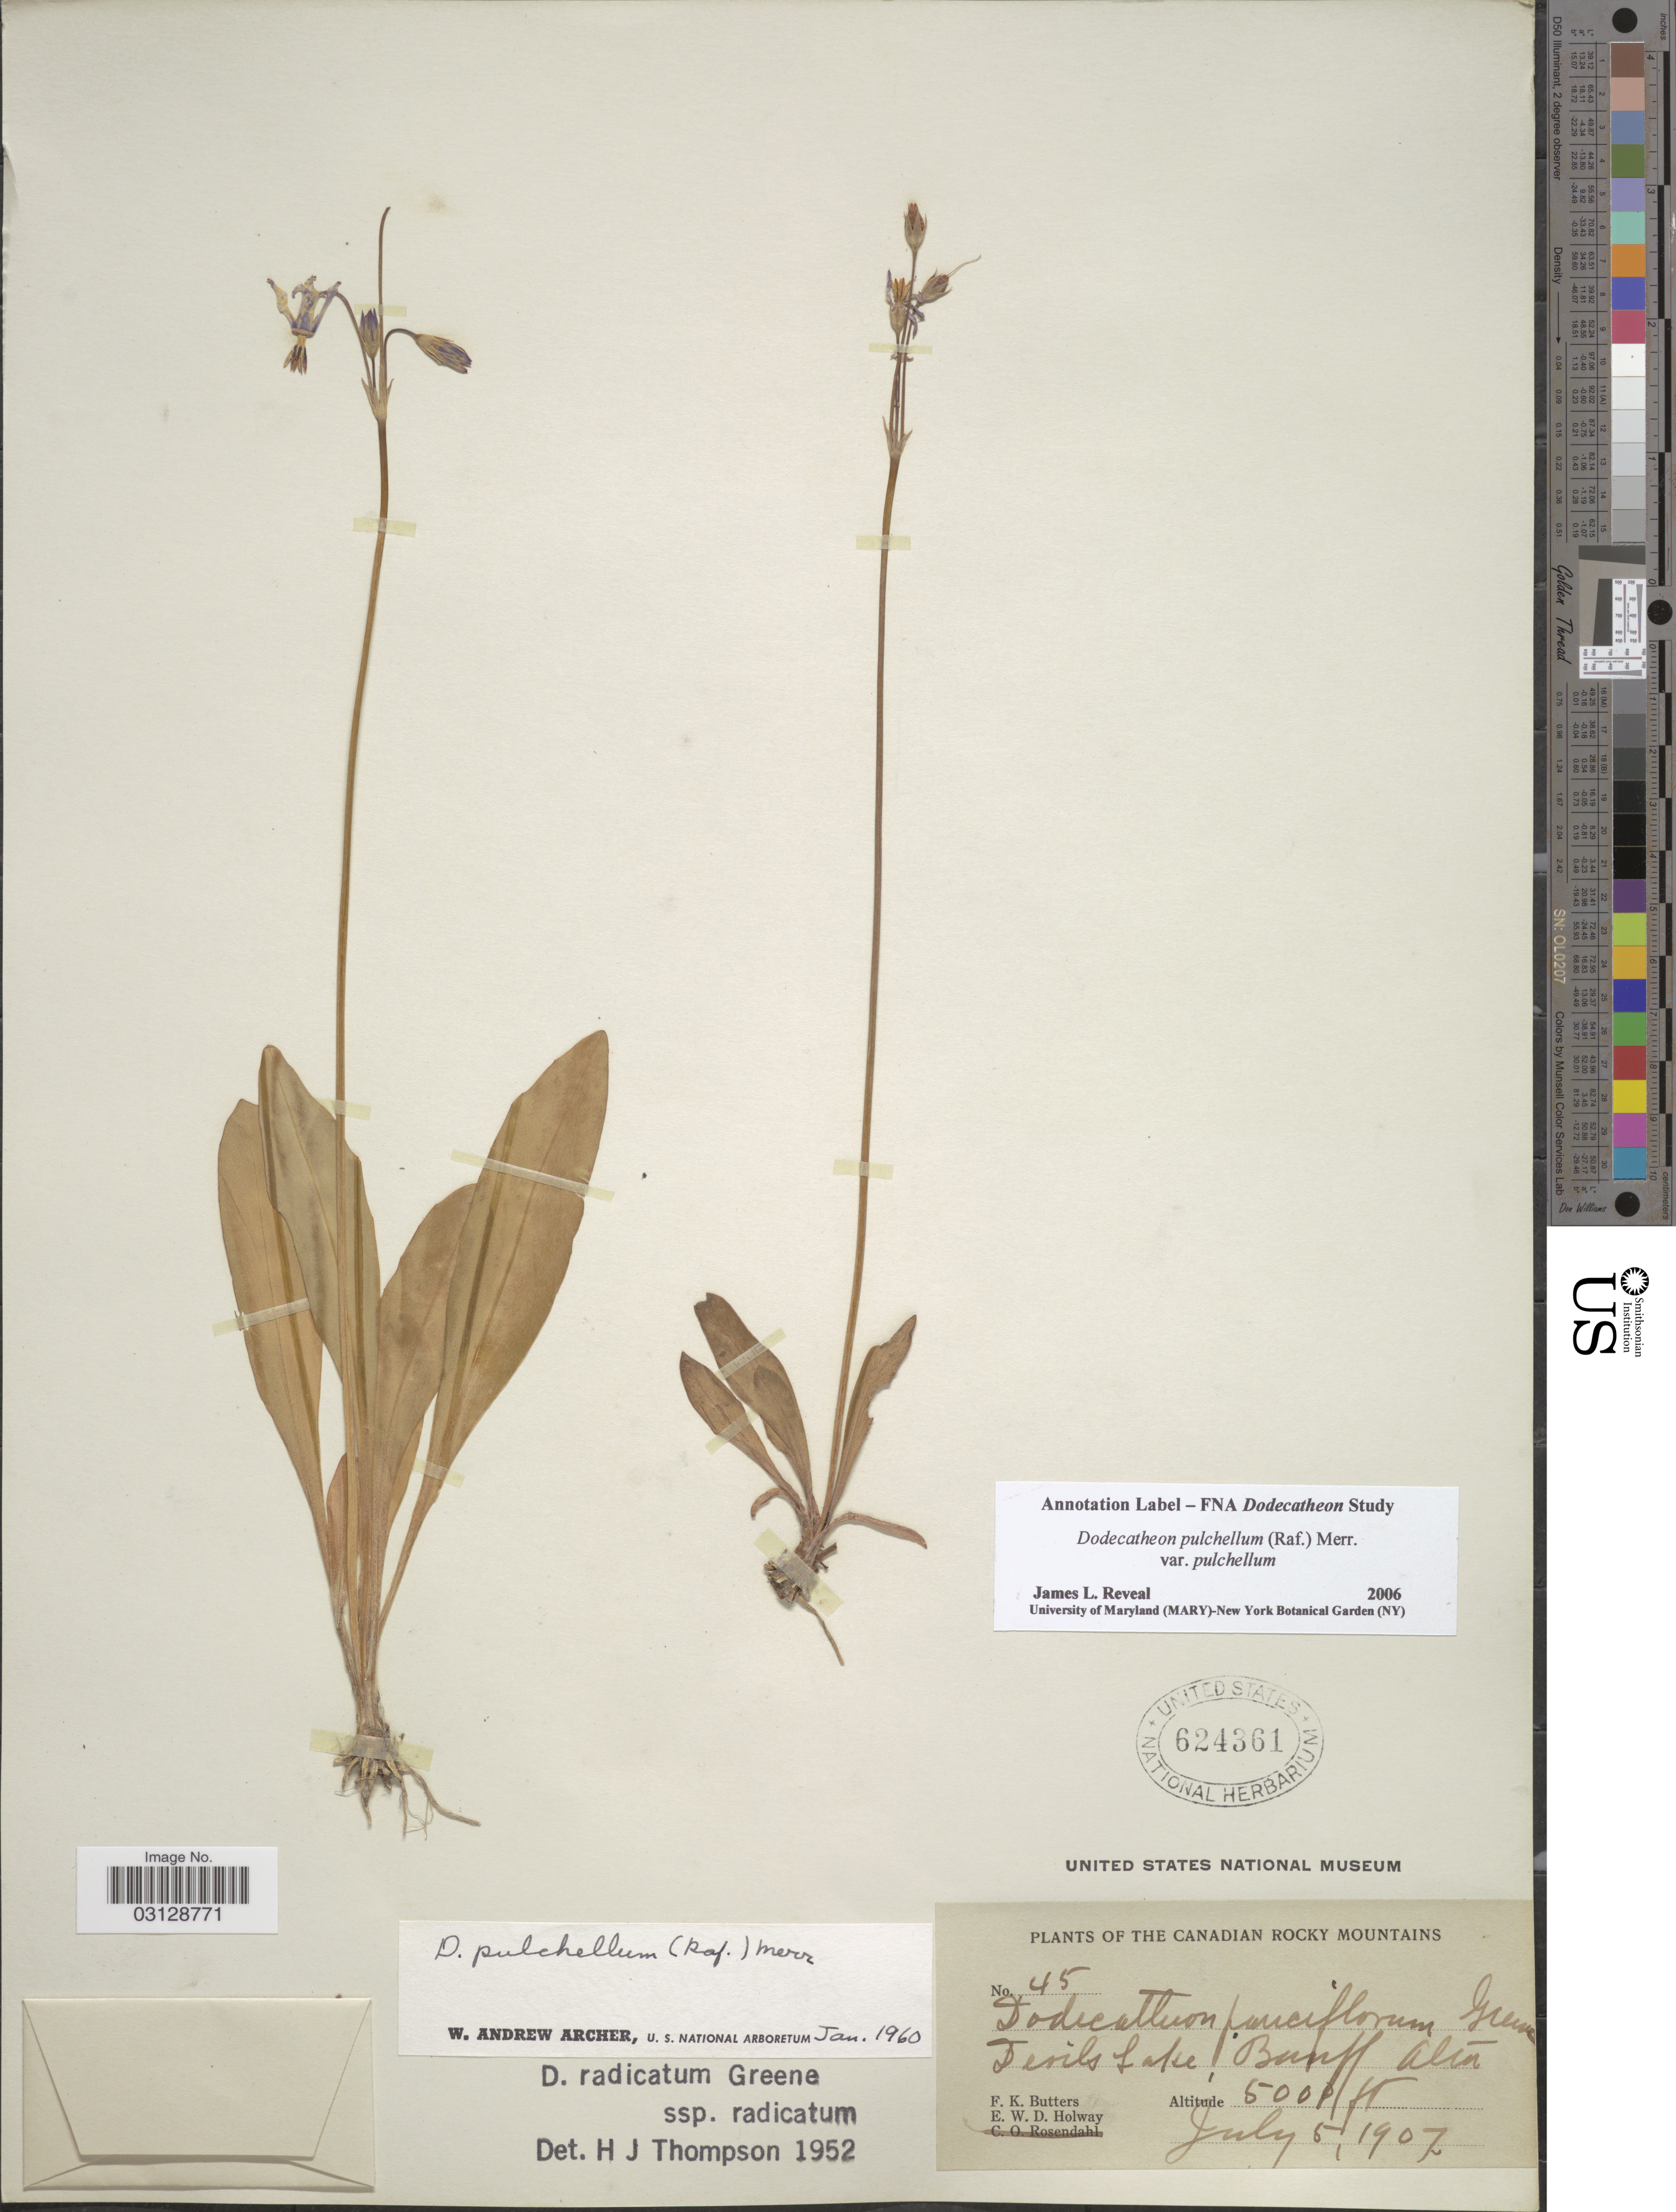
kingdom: Plantae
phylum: Tracheophyta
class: Magnoliopsida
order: Ericales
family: Primulaceae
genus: Dodecatheon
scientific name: Dodecatheon pulchellum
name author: (Raf.) Merr.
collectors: F. K. Butters & E. W. D. Holway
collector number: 45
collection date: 1907-07-05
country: Canada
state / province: Alberta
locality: Canadian Rocky Mountains. Devils Lake, Banff.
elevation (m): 1524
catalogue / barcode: US 624361